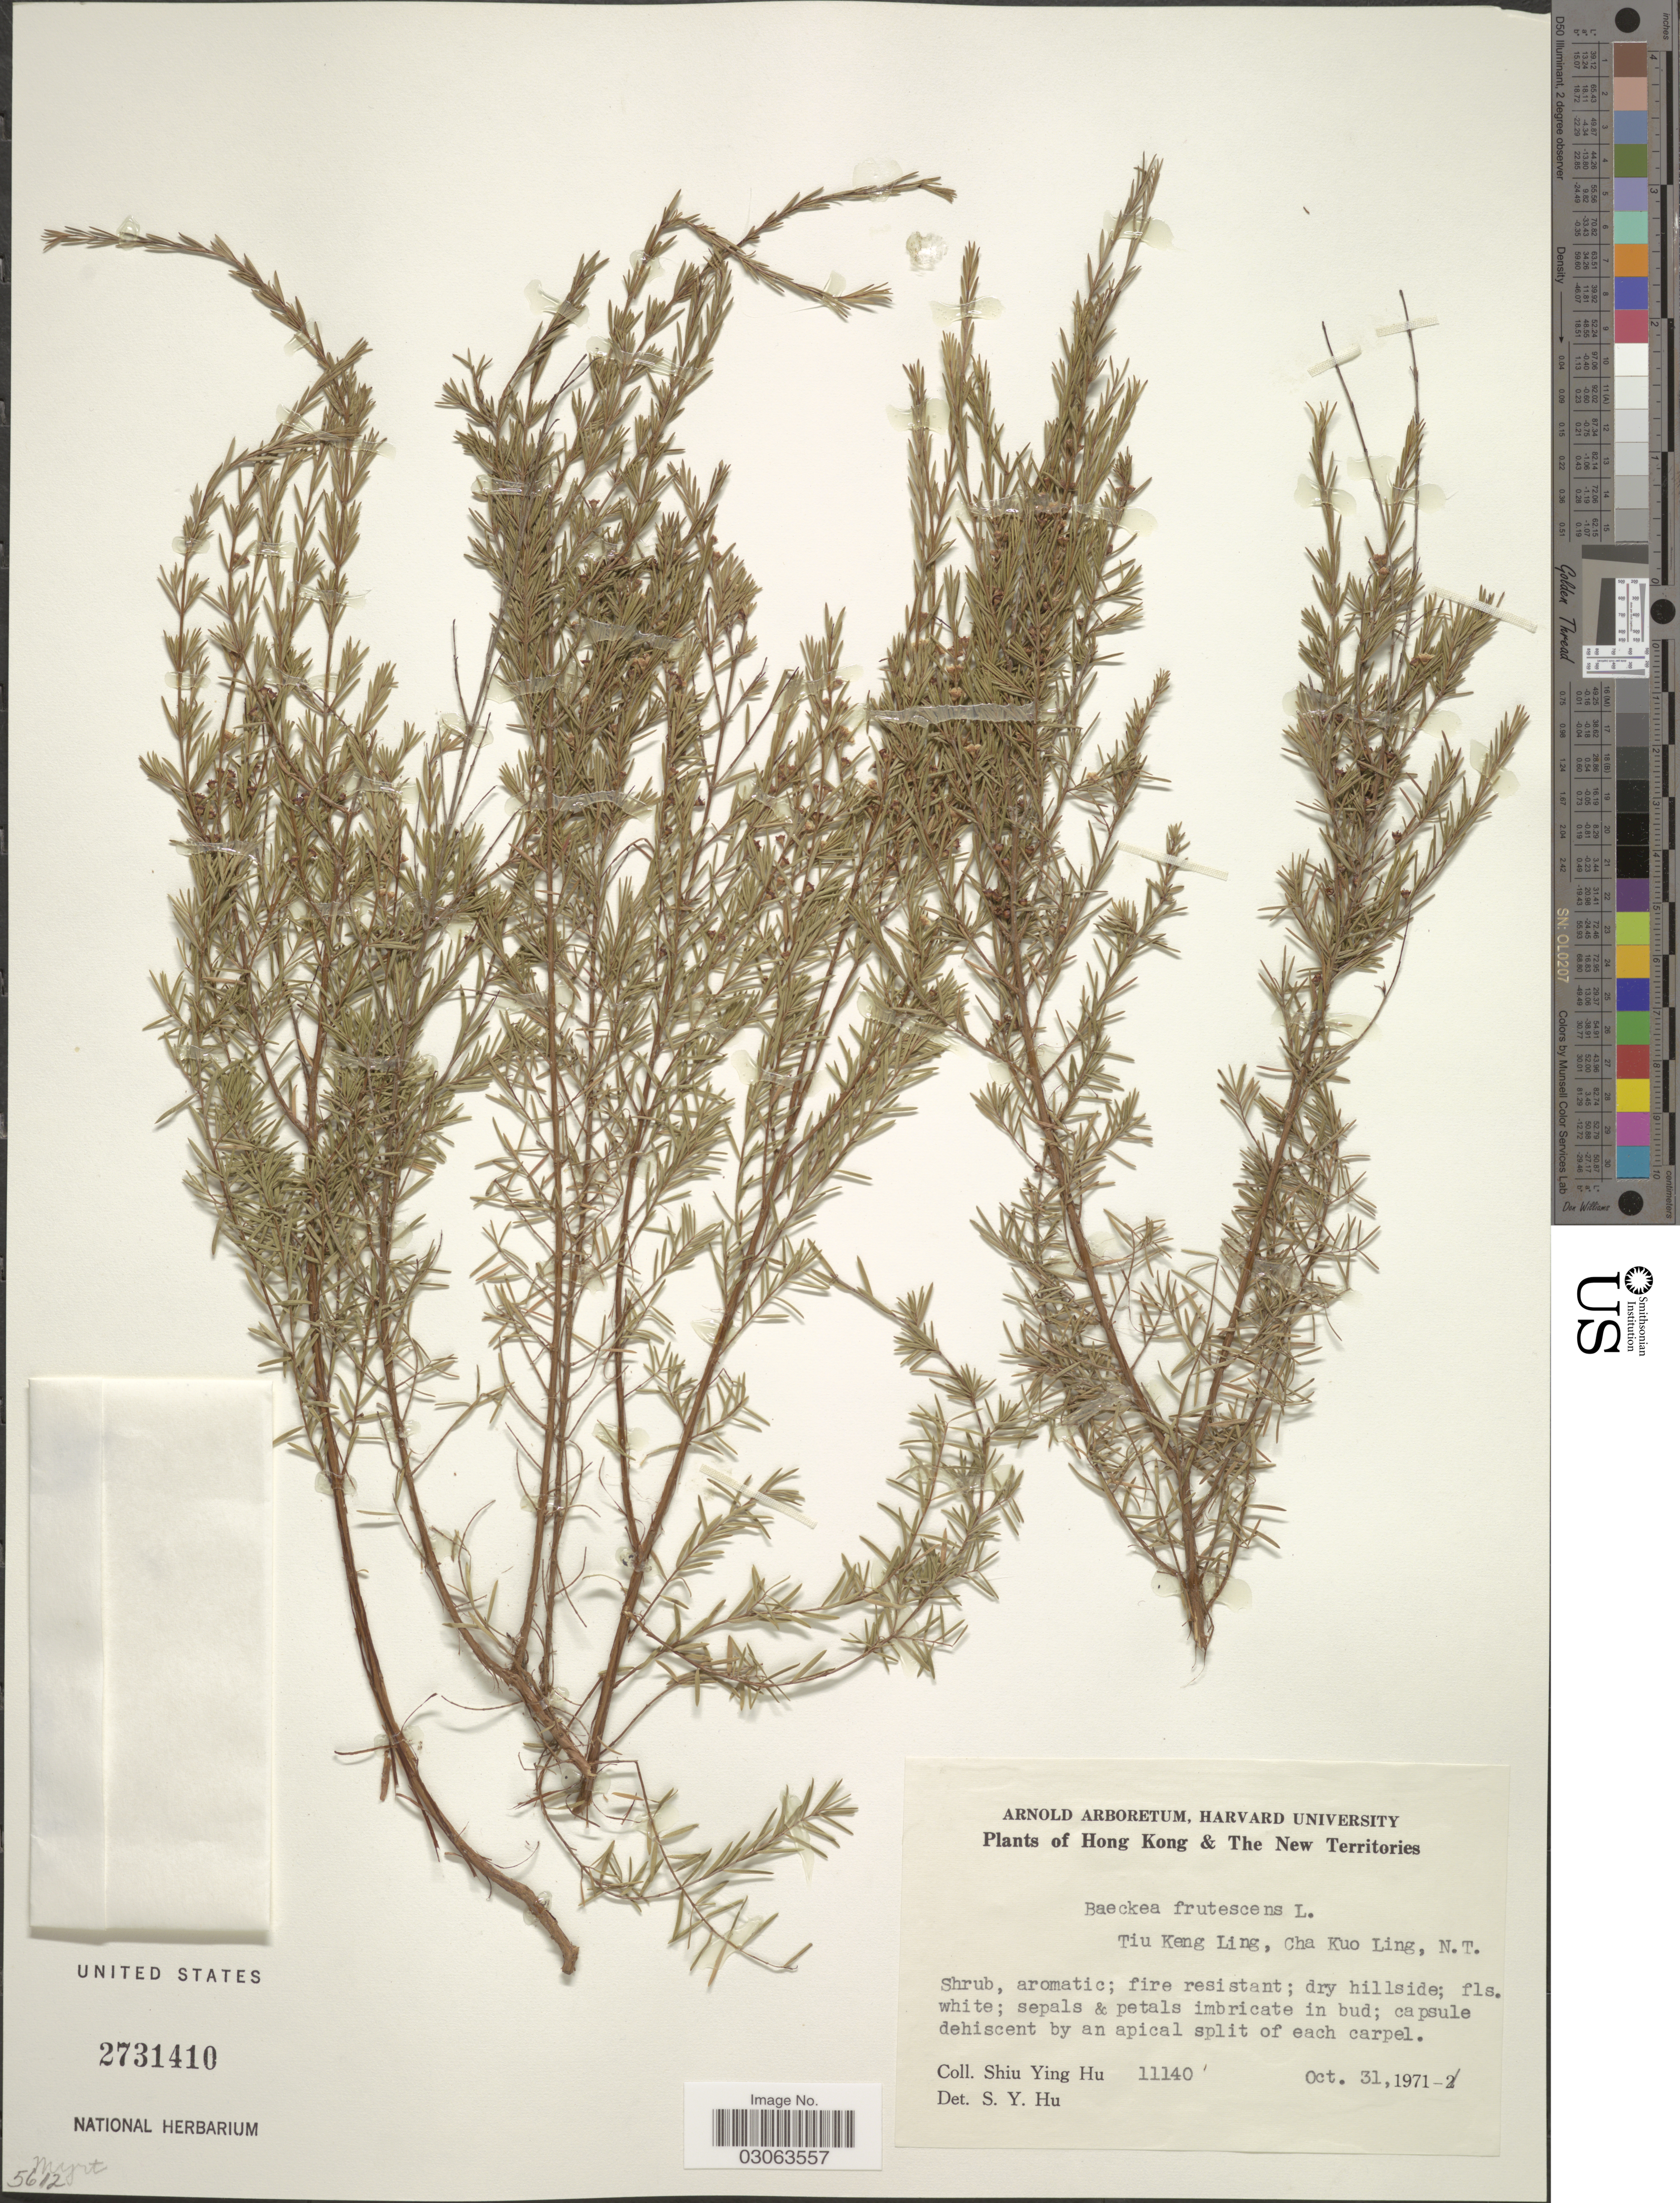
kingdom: Plantae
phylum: Tracheophyta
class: Magnoliopsida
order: Myrtales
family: Myrtaceae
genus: Baeckea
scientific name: Baeckea frutescens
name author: L.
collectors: S. Y. Hu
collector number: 11140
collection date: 1971-10-31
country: China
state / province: Hong Kong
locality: The New Territories. Tiu Keng Ling, Cha Kuo Ling, N. T.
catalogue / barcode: US 2731410